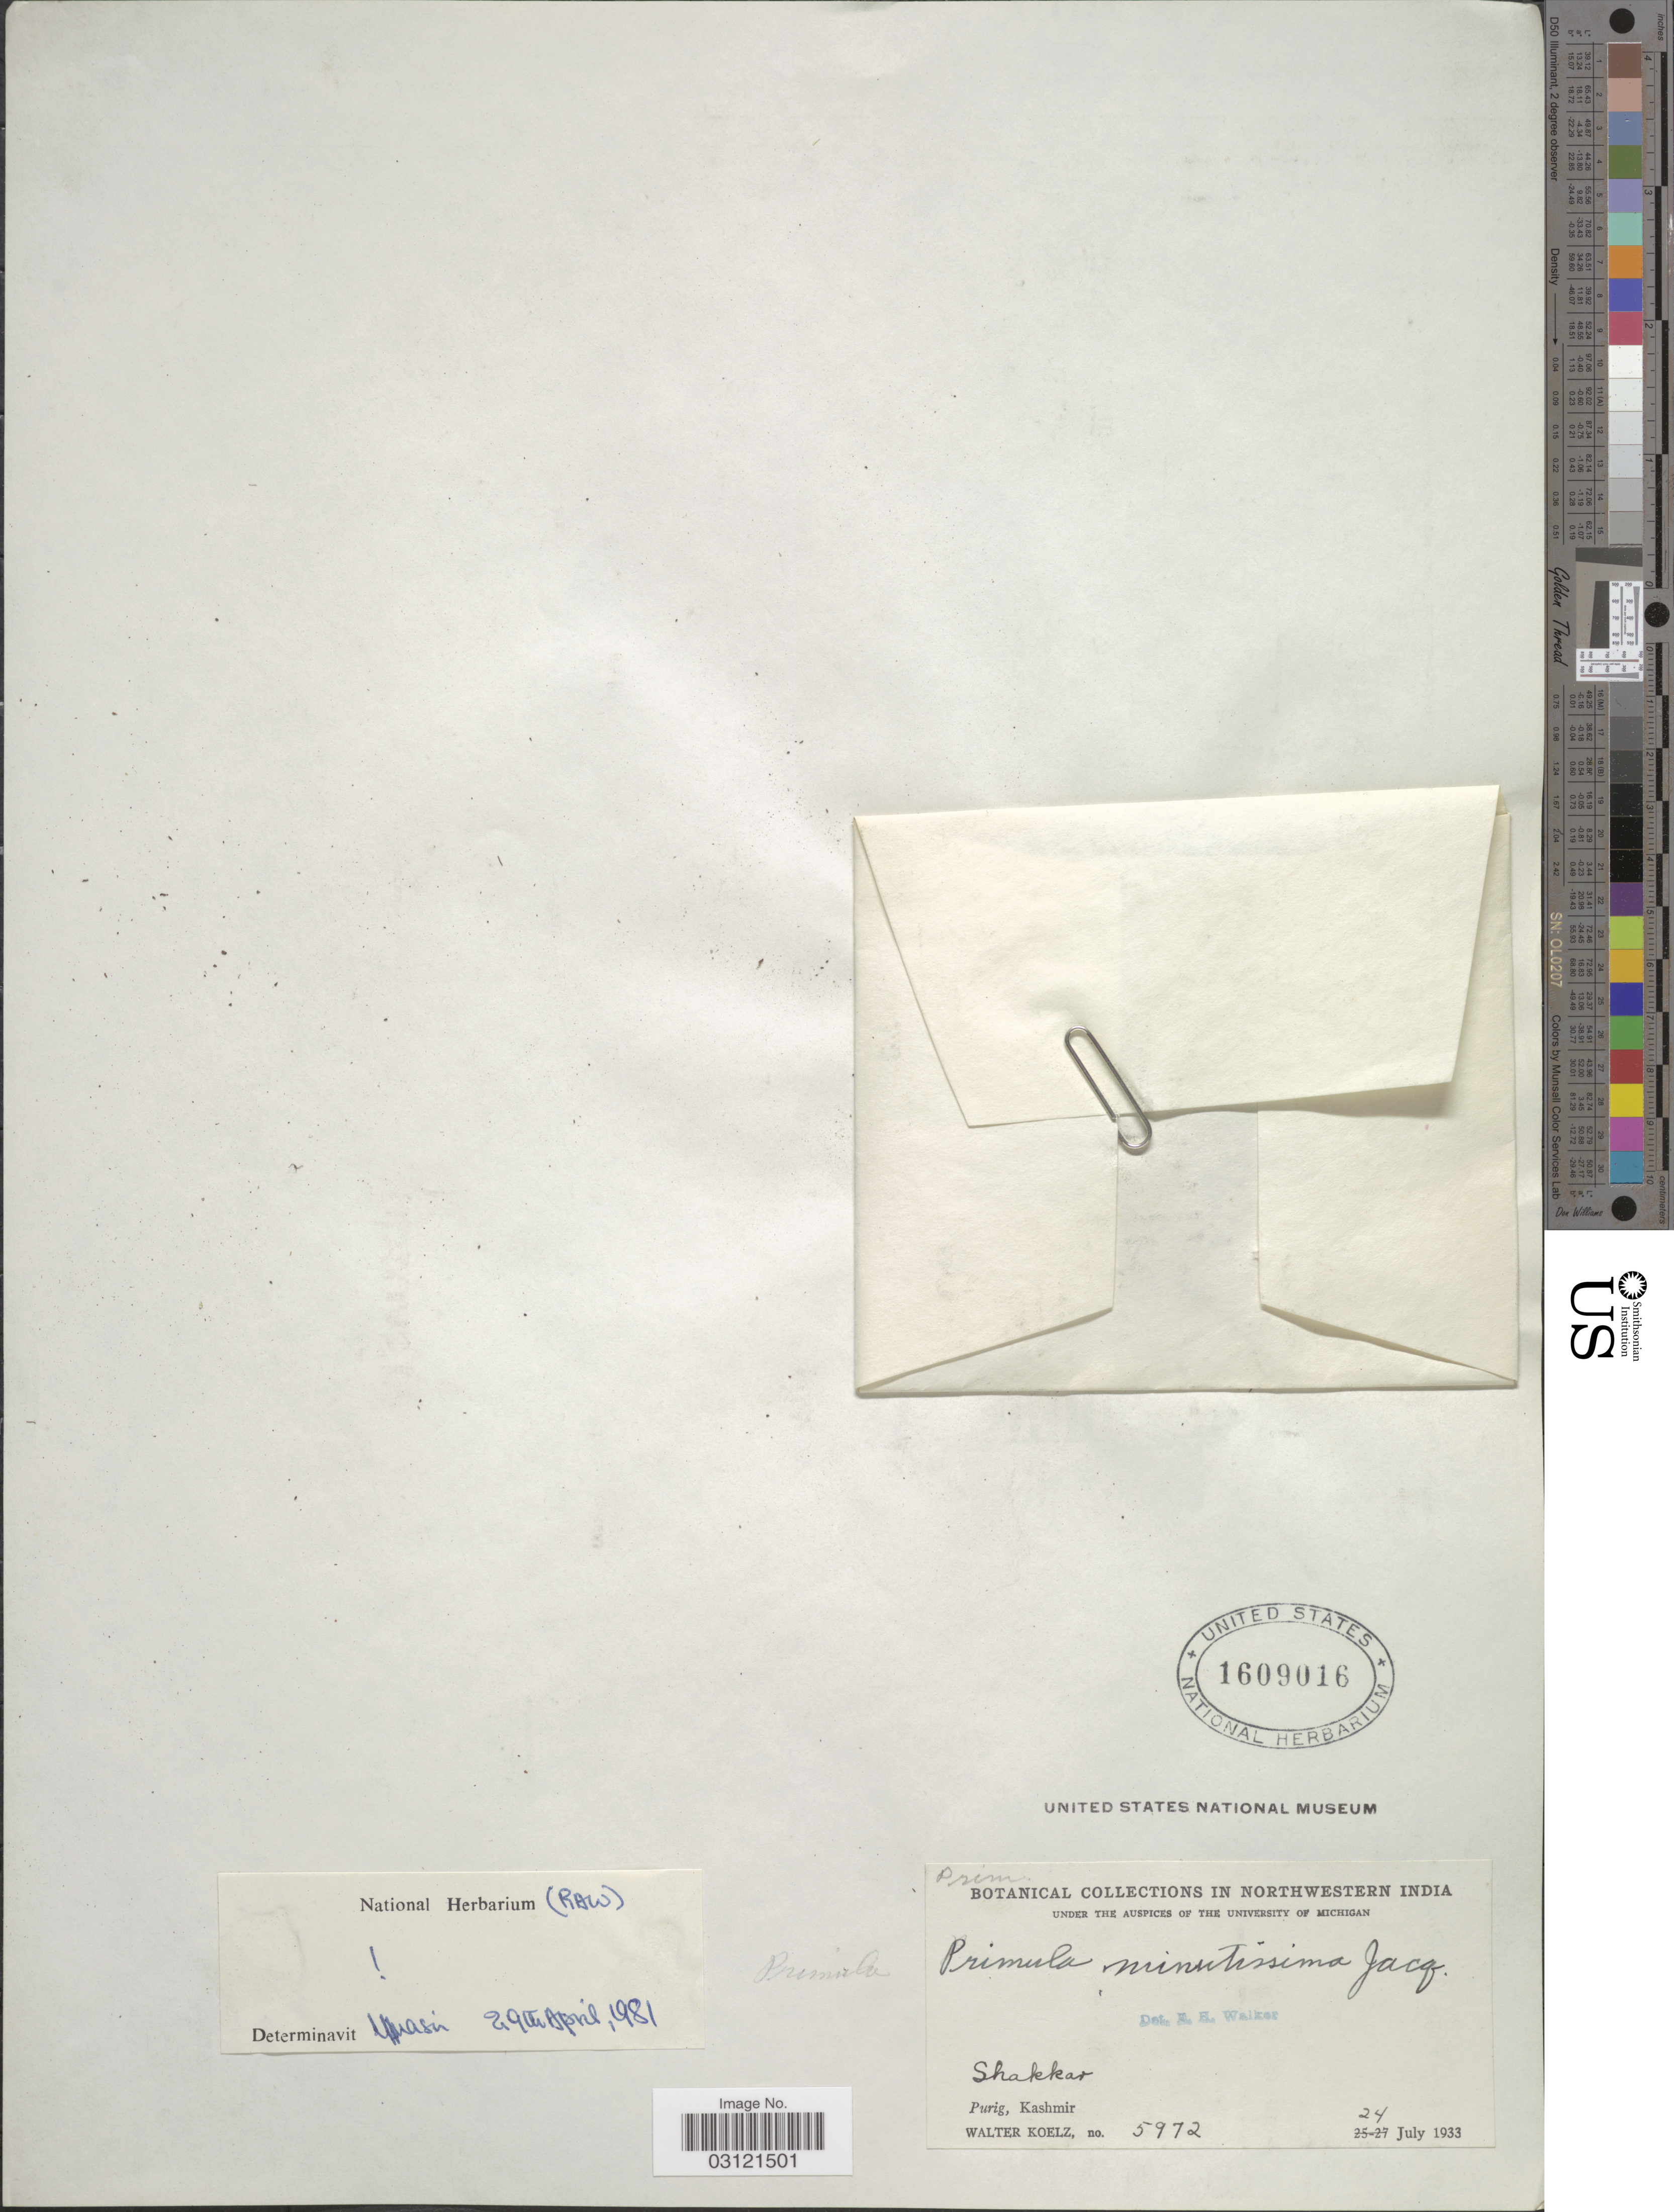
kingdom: Plantae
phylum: Tracheophyta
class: Magnoliopsida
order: Ericales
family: Primulaceae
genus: Primula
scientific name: Primula minutissima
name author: Jacquem. ex Duby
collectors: W. N. Koelz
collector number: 5972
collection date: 1933-07-24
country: India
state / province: Jammu and Kashmir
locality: Northwestern India. Shakkar, Purig, Kashmir.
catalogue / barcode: US 1609016